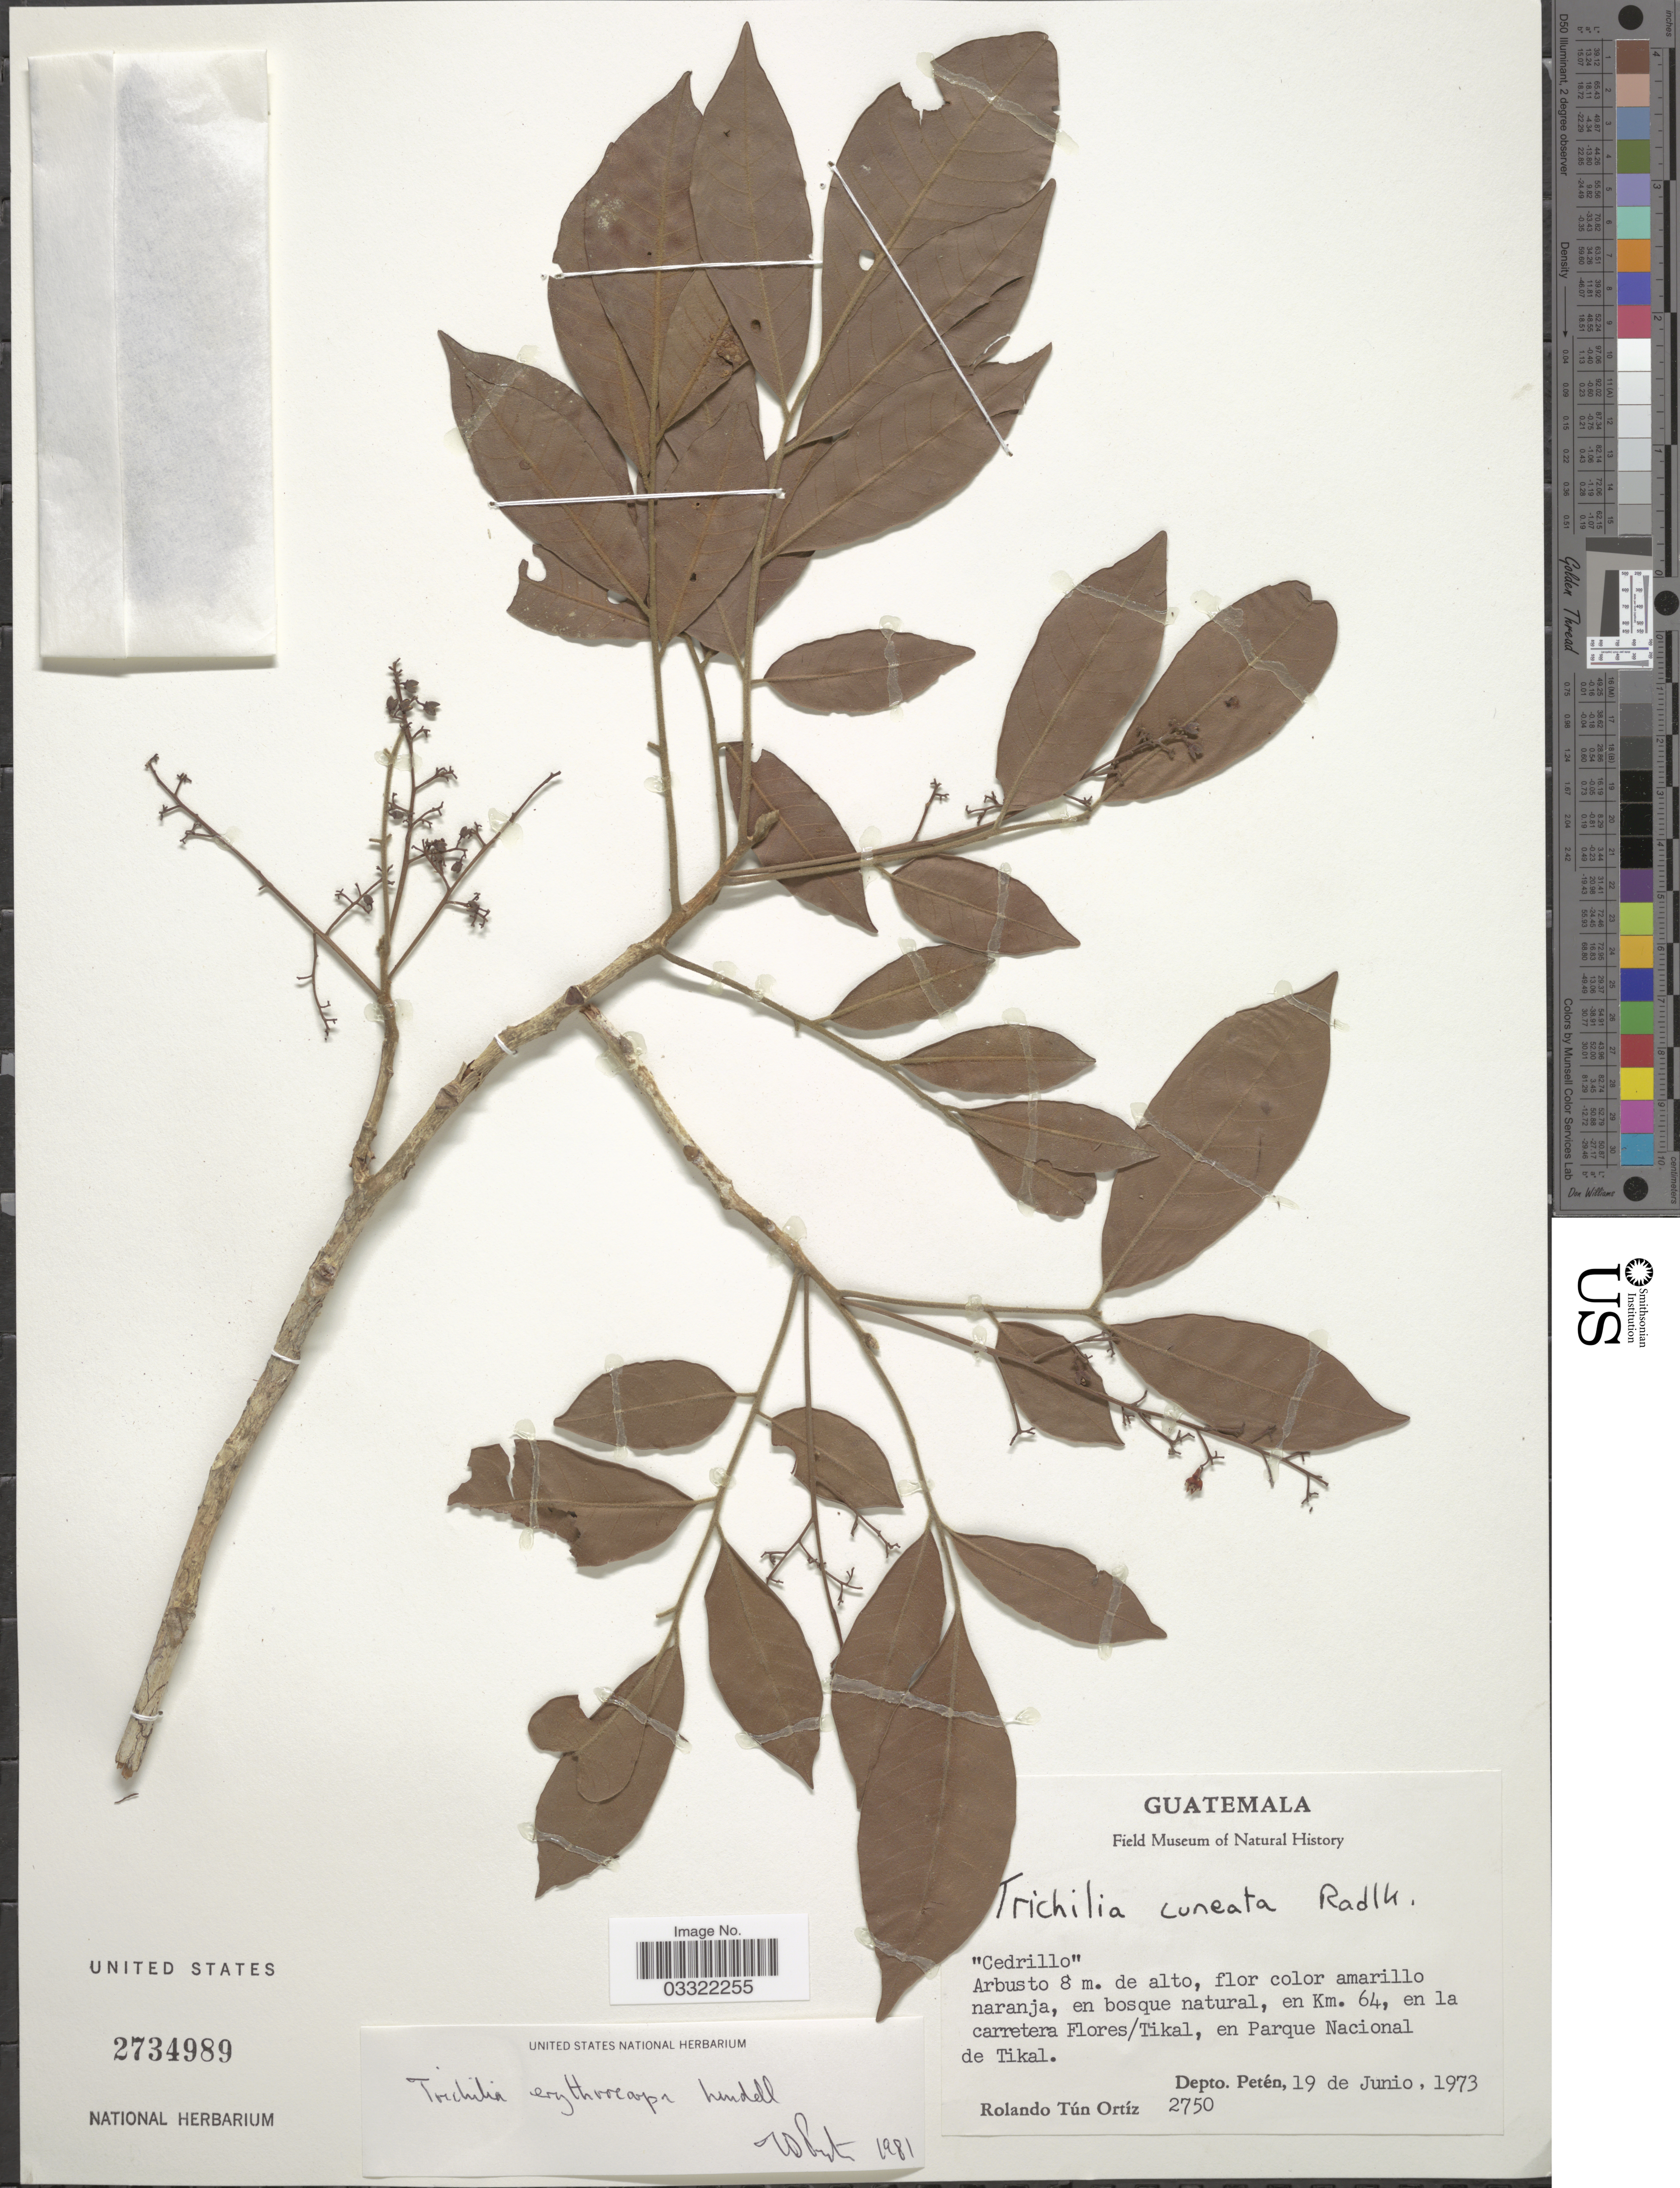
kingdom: Plantae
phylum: Tracheophyta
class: Magnoliopsida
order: Sapindales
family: Meliaceae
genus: Trichilia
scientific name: Trichilia erythrocarpa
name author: Lundell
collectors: R. Tún Ortíz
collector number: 2750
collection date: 1973-06-19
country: Guatemala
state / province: El Petén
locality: En bosque natural, en Km. 64, en la carretera Flores/Tikal, en Parque Nacional de Tikal. Depto. Petén.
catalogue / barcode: US 2734989